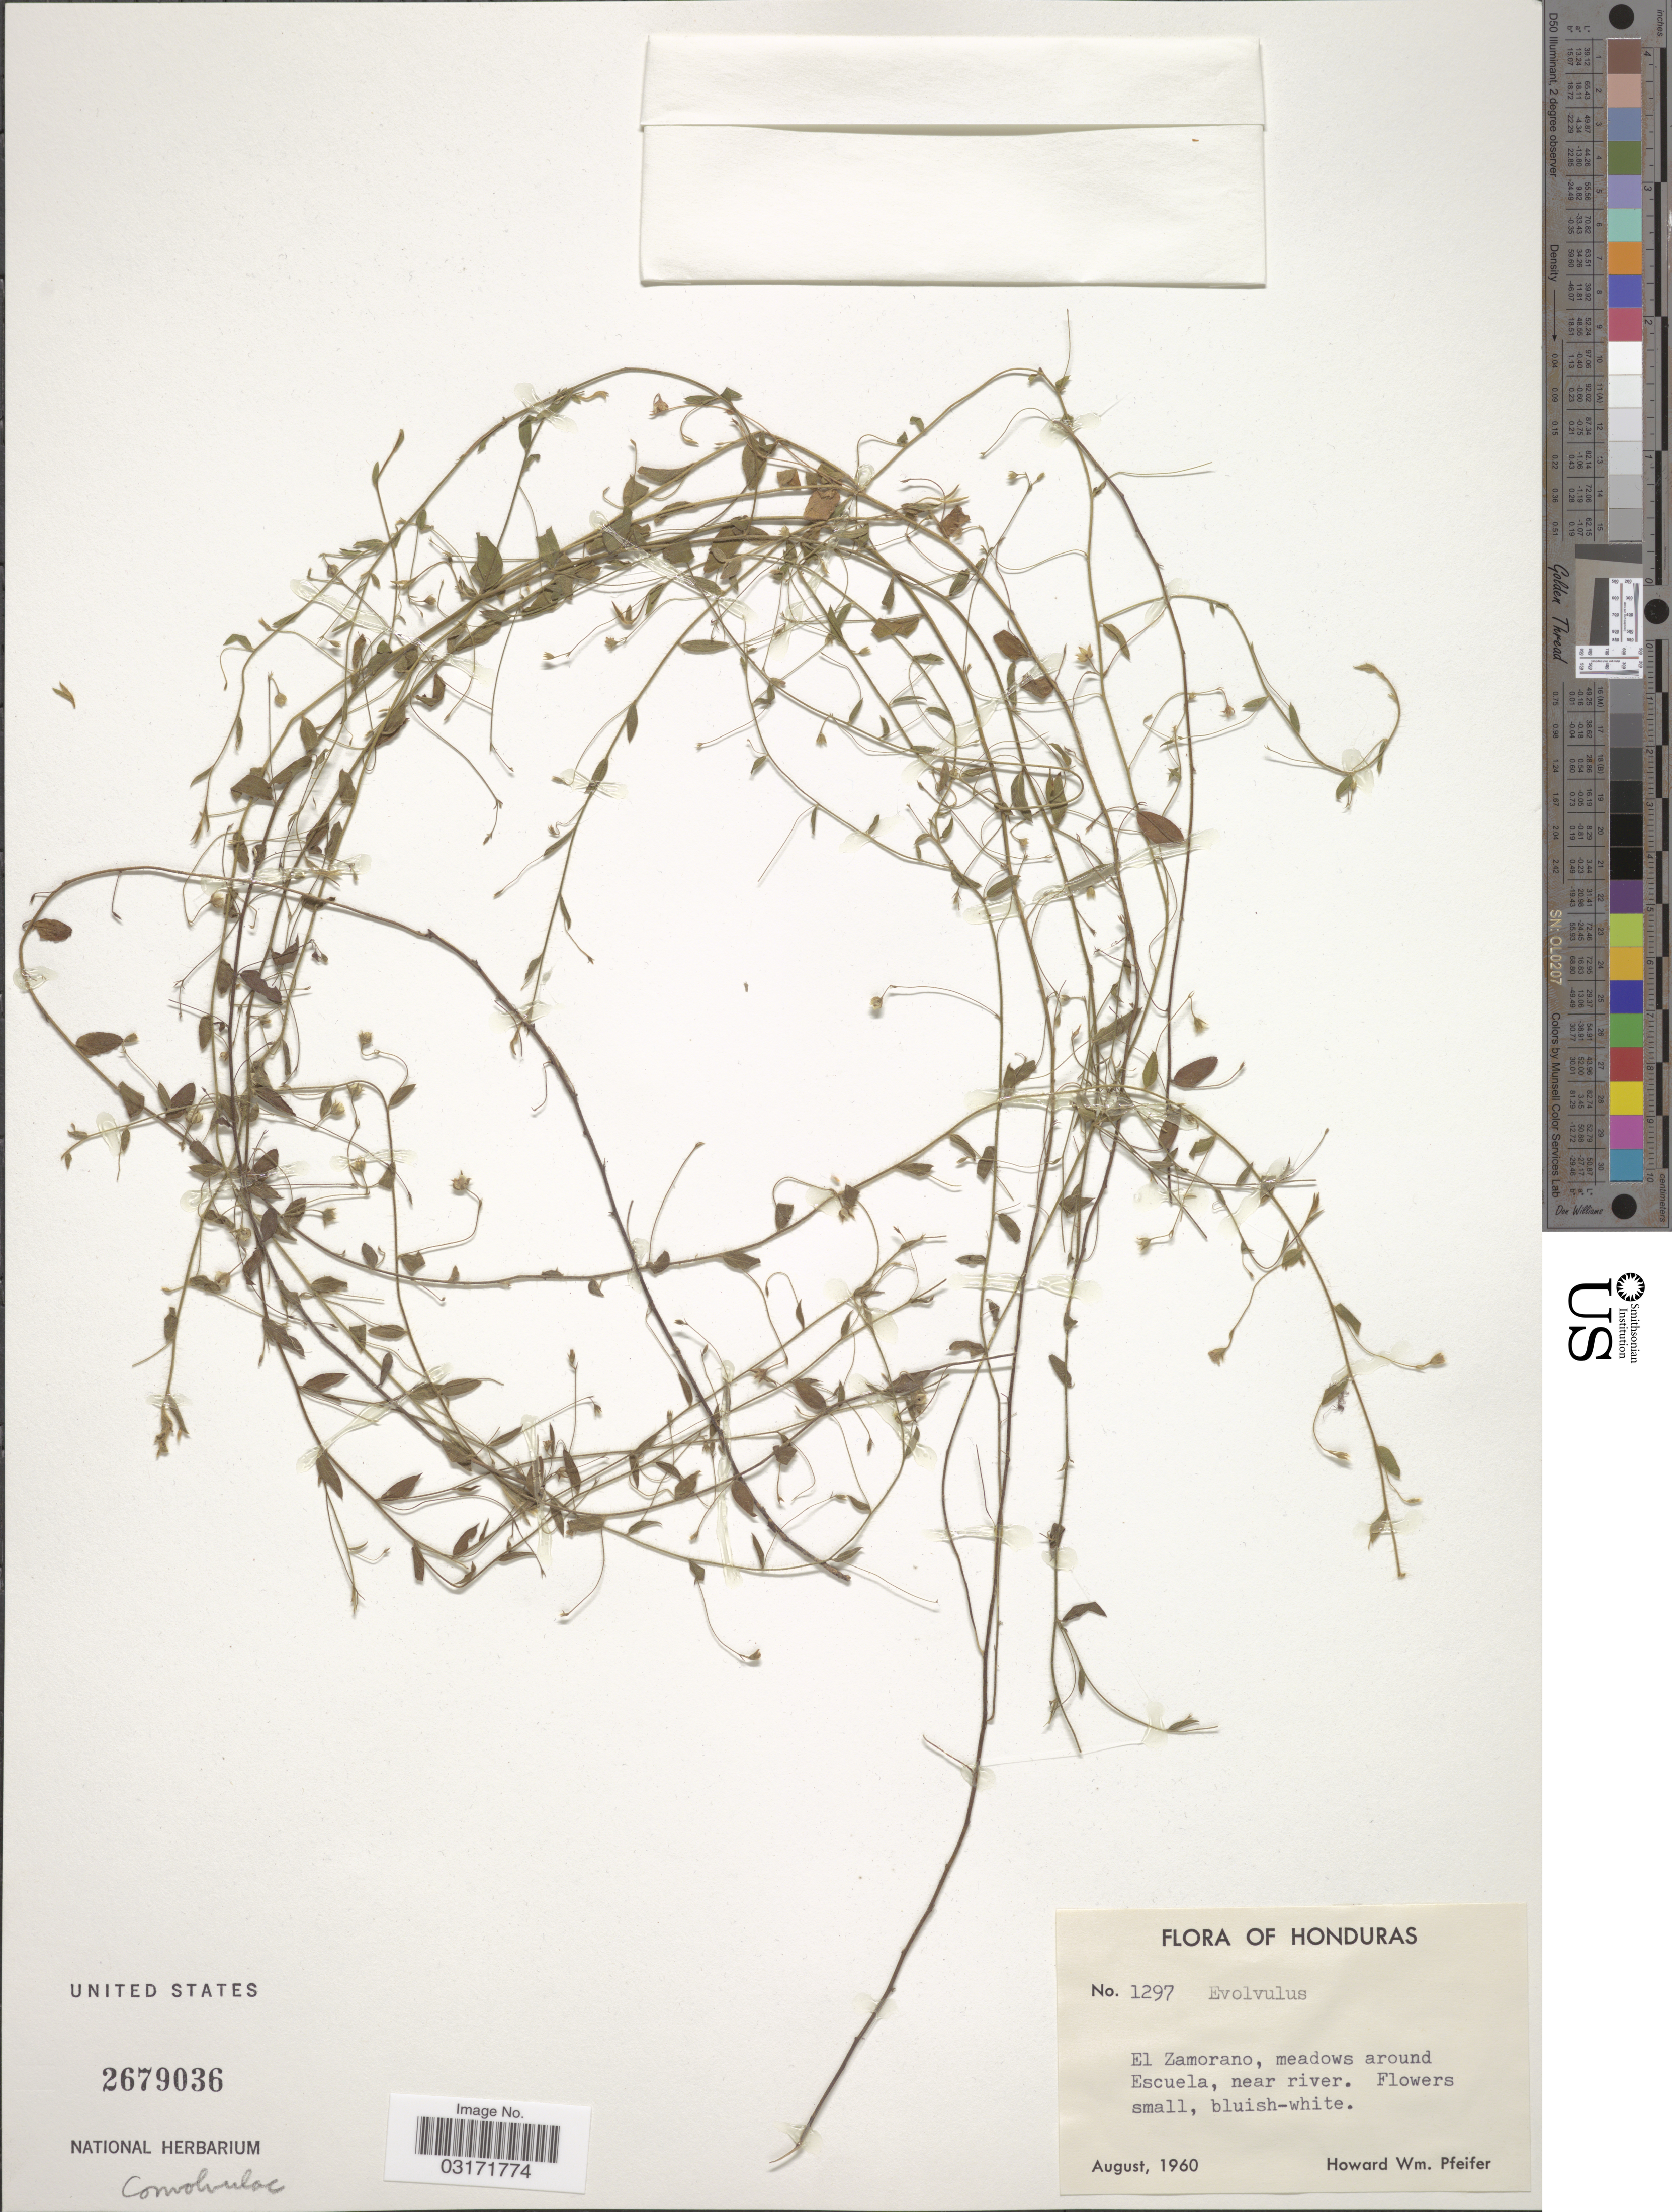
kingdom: Plantae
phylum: Tracheophyta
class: Magnoliopsida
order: Solanales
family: Convolvulaceae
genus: Evolvulus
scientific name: Evolvulus sp.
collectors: H. W. Pfeifer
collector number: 1297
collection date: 1960-08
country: Honduras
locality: El Zamorano, meadows around Escuela, near river.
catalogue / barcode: US 2679036